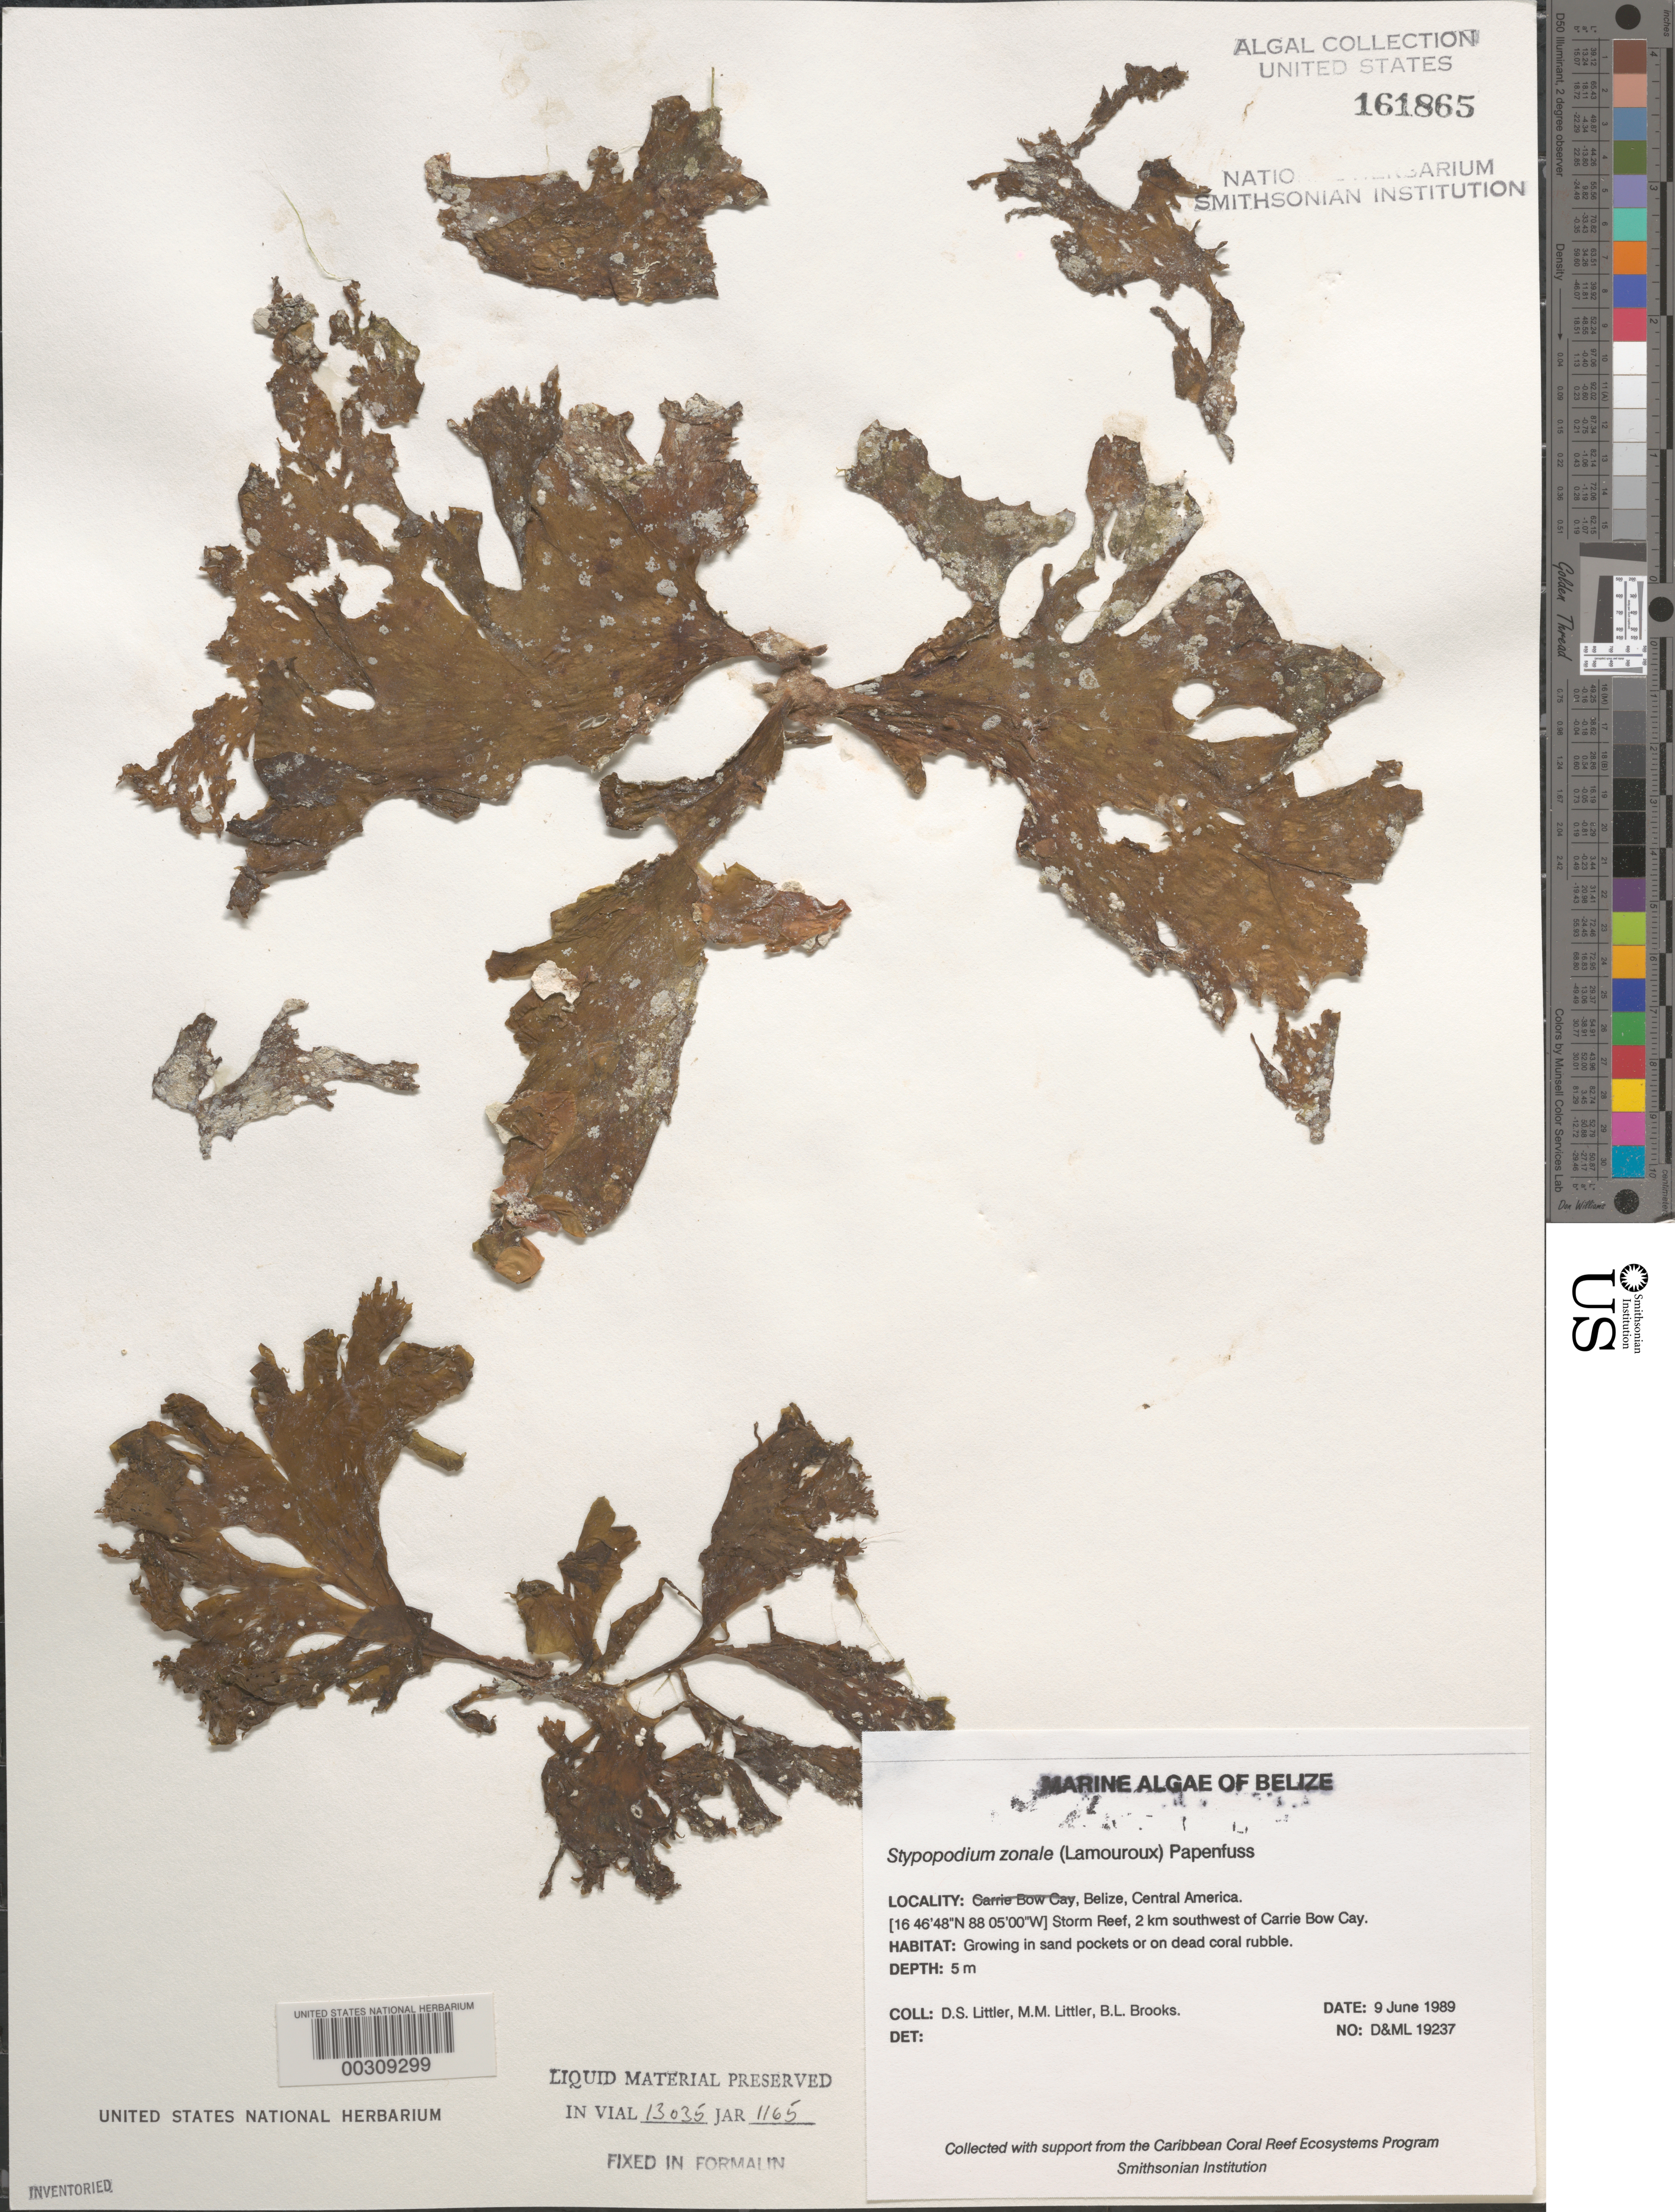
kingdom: Chromista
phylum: Ochrophyta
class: Phaeophyceae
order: Dictyotales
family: Dictyotaceae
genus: Stypopodium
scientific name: Stypopodium zonale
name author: (J.V.Lamouroux) Papenf.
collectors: D. S. Littler, M. M. Littler & B. Brooks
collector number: D&ML 19237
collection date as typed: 09 Jun 1989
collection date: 1989-06-09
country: Belize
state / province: Stann Creek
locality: Storm Reef, 2 km southwest of Carrie Bow Cay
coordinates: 16 46' 48" N, 88 05' 00" W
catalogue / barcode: US 161865